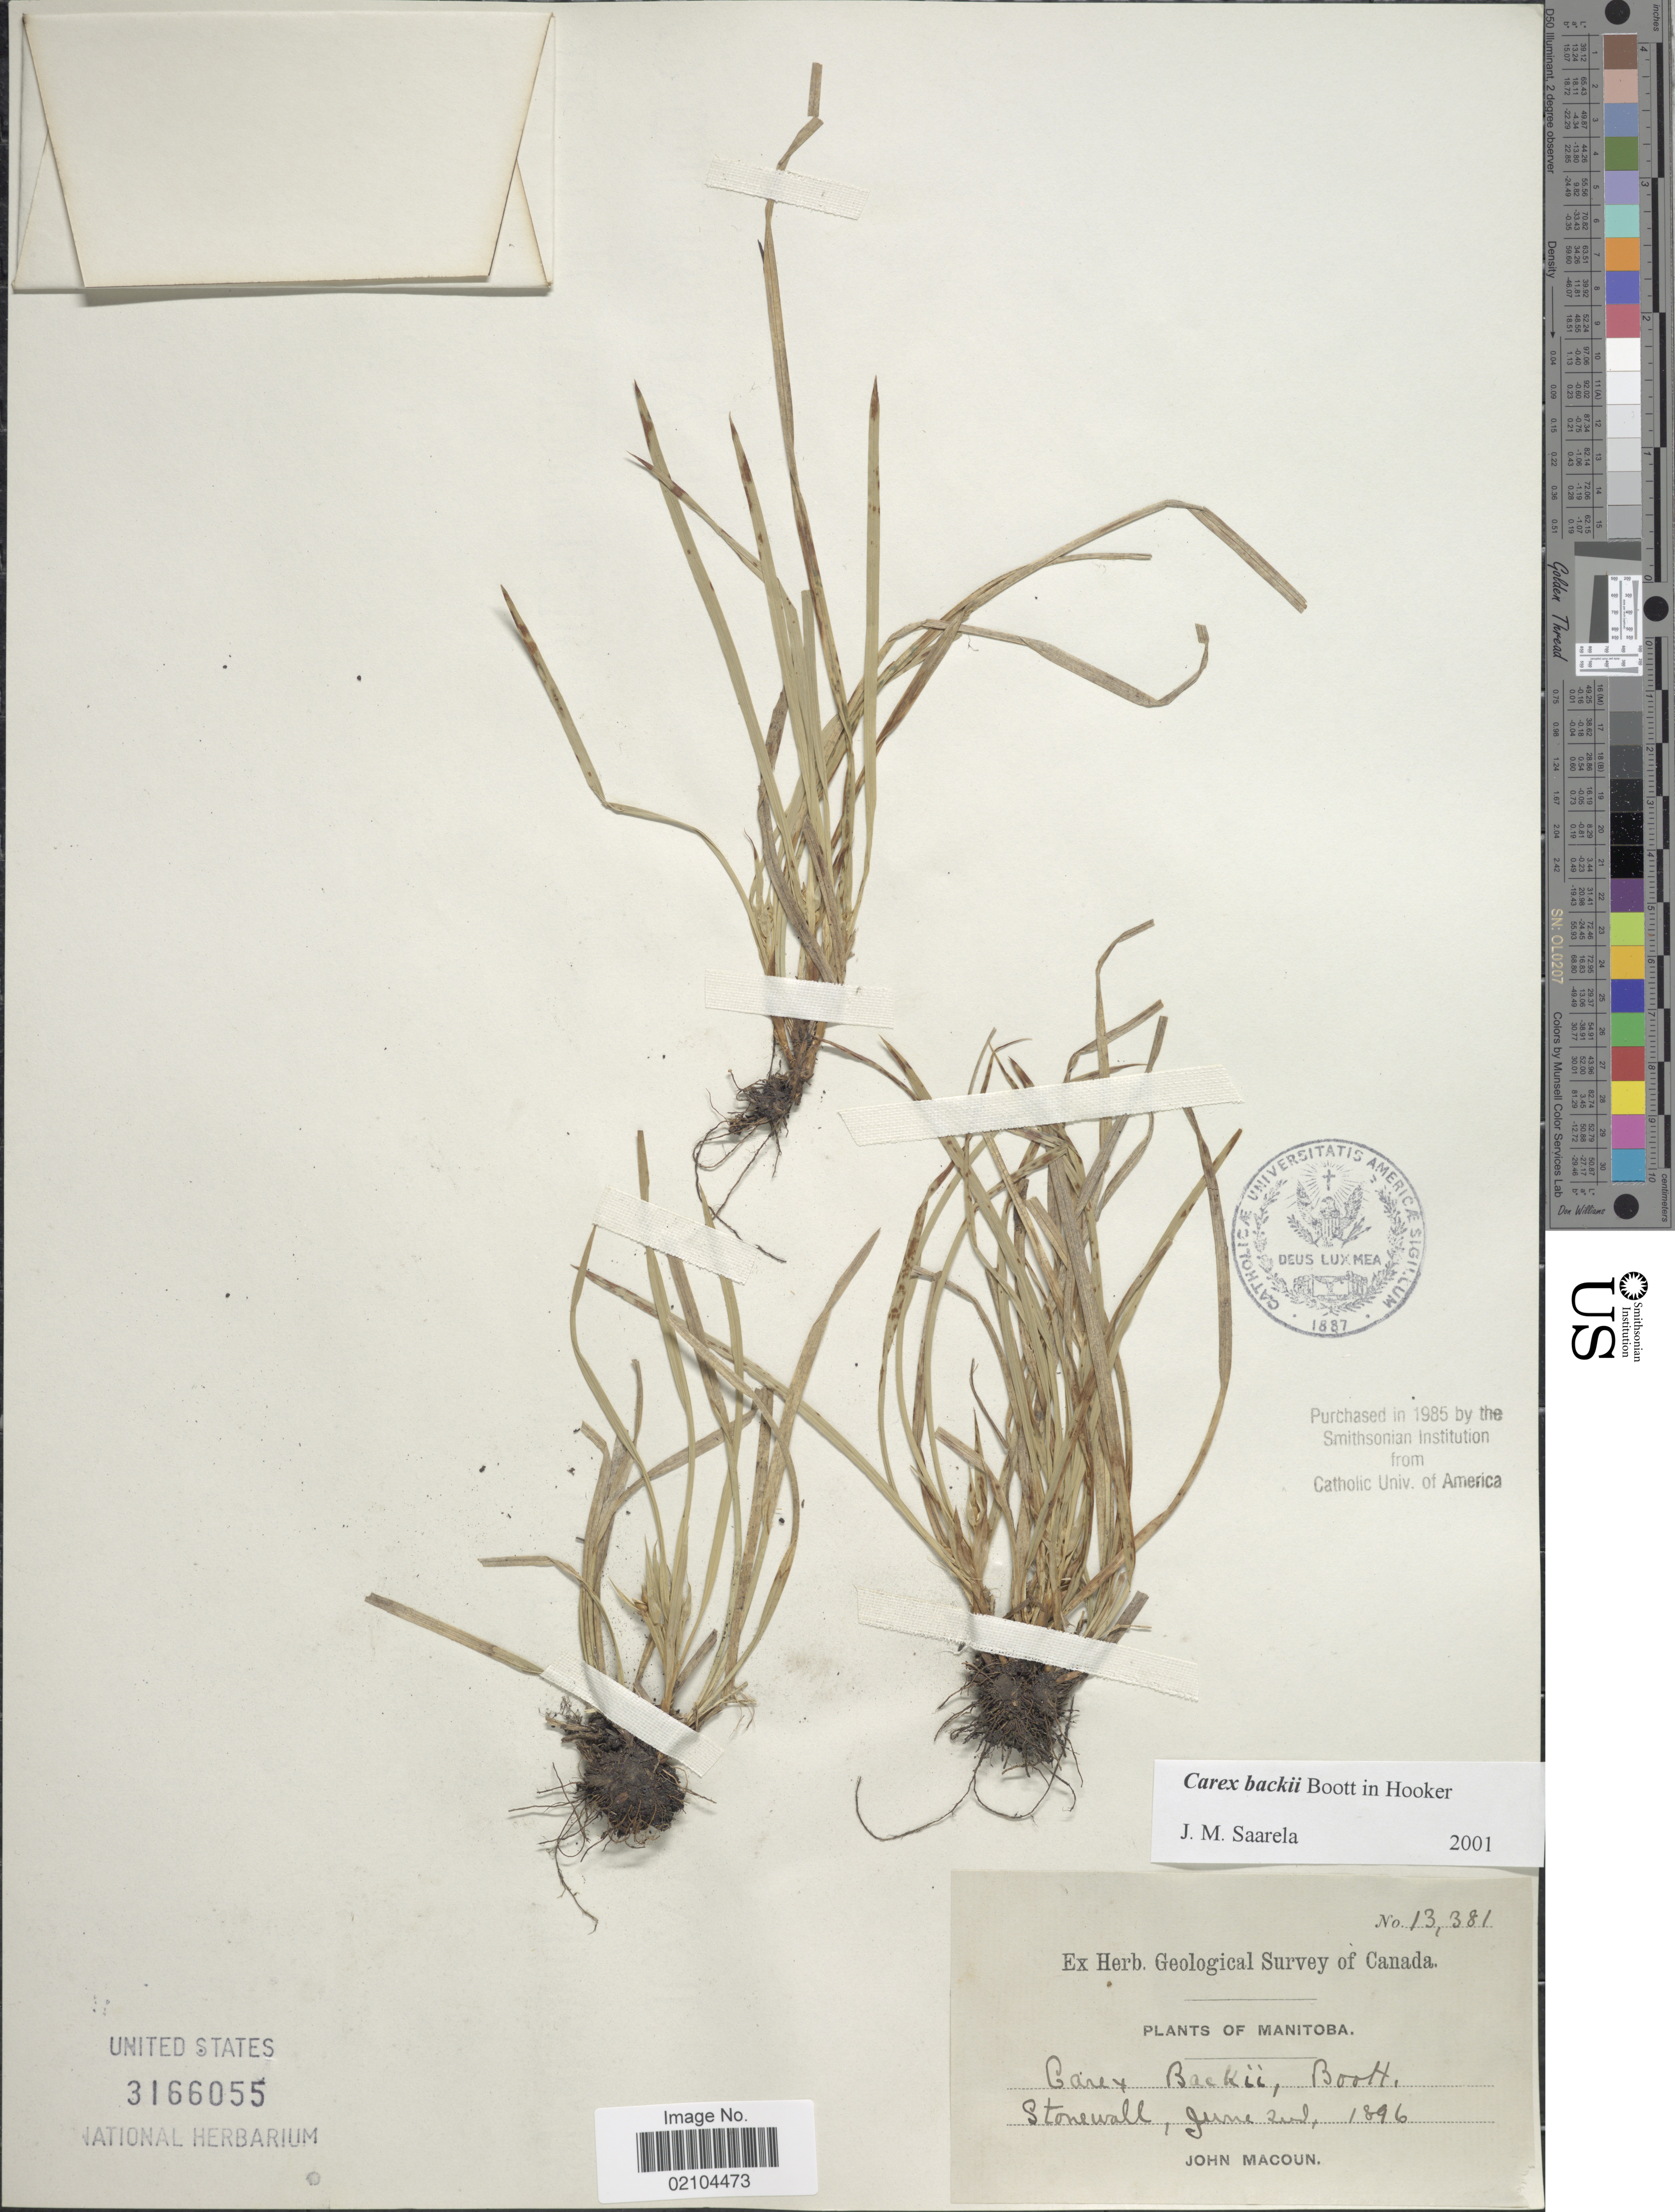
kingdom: Plantae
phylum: Tracheophyta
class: Liliopsida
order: Poales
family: Cyperaceae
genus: Carex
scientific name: Carex backii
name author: Boott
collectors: J. Macoun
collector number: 13381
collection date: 1896-06-02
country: Canada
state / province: Manitoba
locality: Stonewall.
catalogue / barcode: US 3166055